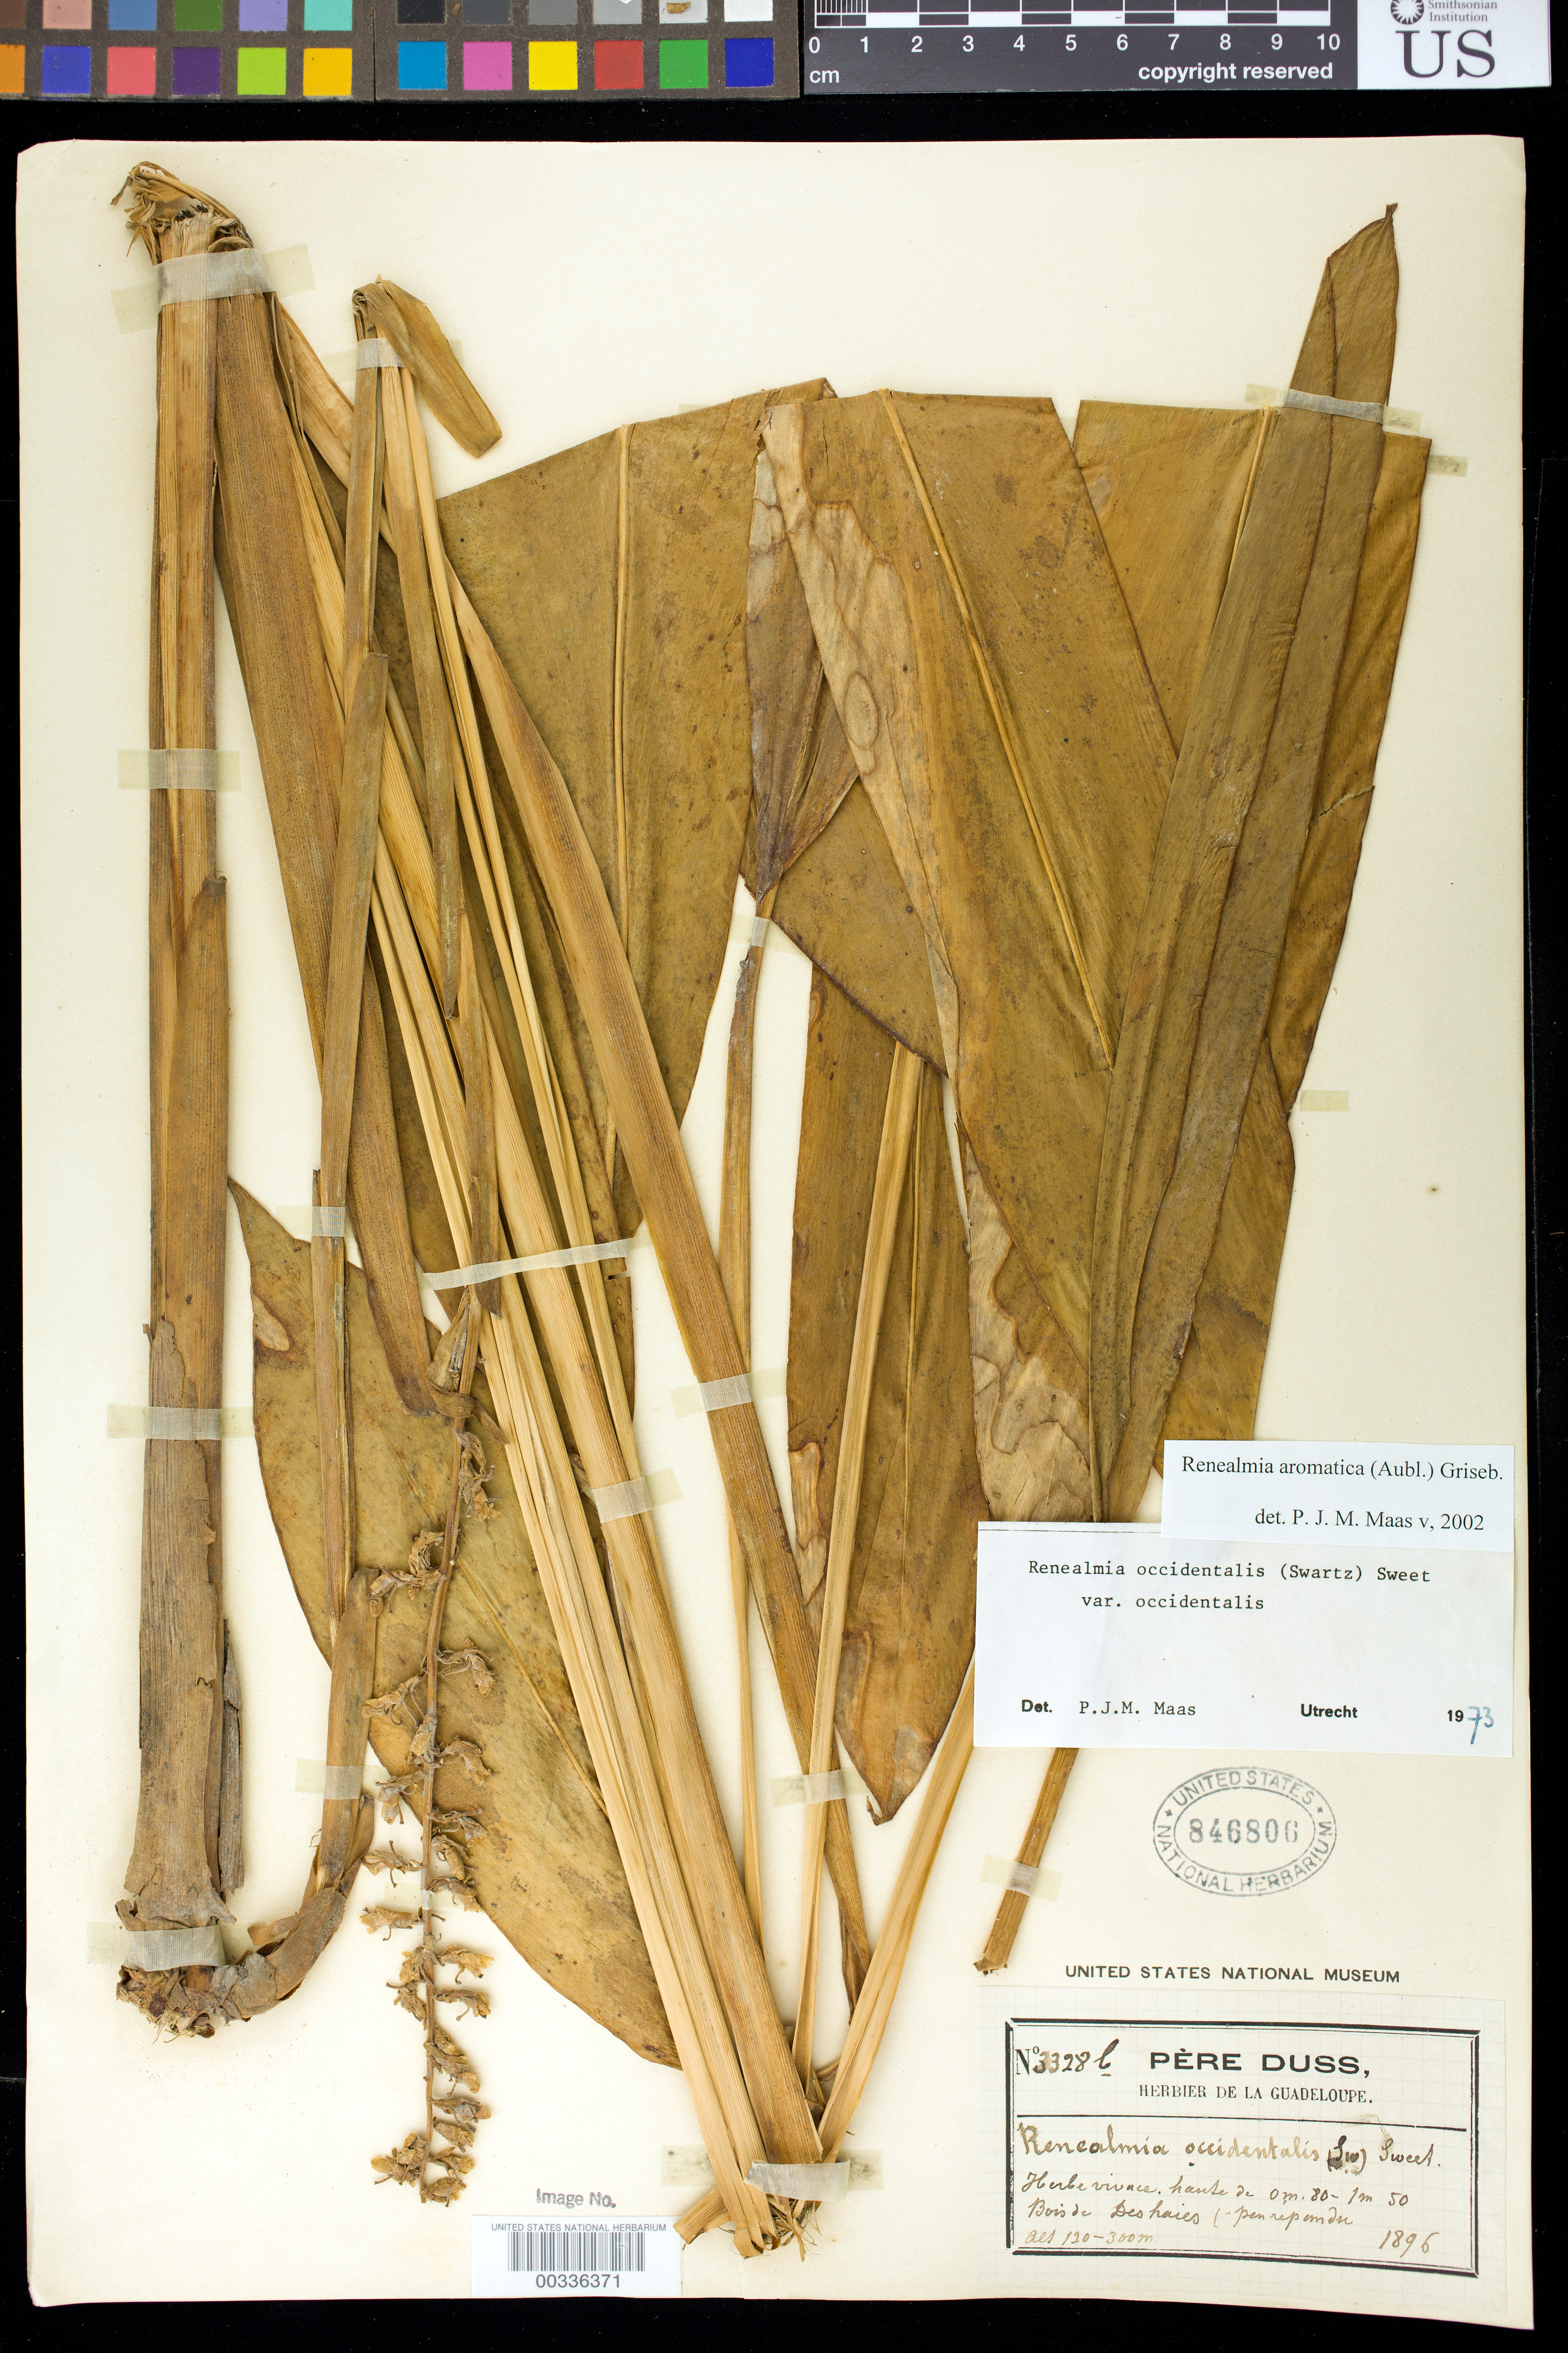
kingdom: Plantae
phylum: Tracheophyta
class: Liliopsida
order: Zingiberales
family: Zingiberaceae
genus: Renealmia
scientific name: Renealmia aromatica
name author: (Aubl.) Griseb.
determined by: Maas, Paul J. M.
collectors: Père Duss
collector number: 3328b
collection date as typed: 1896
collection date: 1896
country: Guadeloupe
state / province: Basse-terre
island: Basse Terre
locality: Bois de deshaies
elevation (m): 120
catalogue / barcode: US 846806